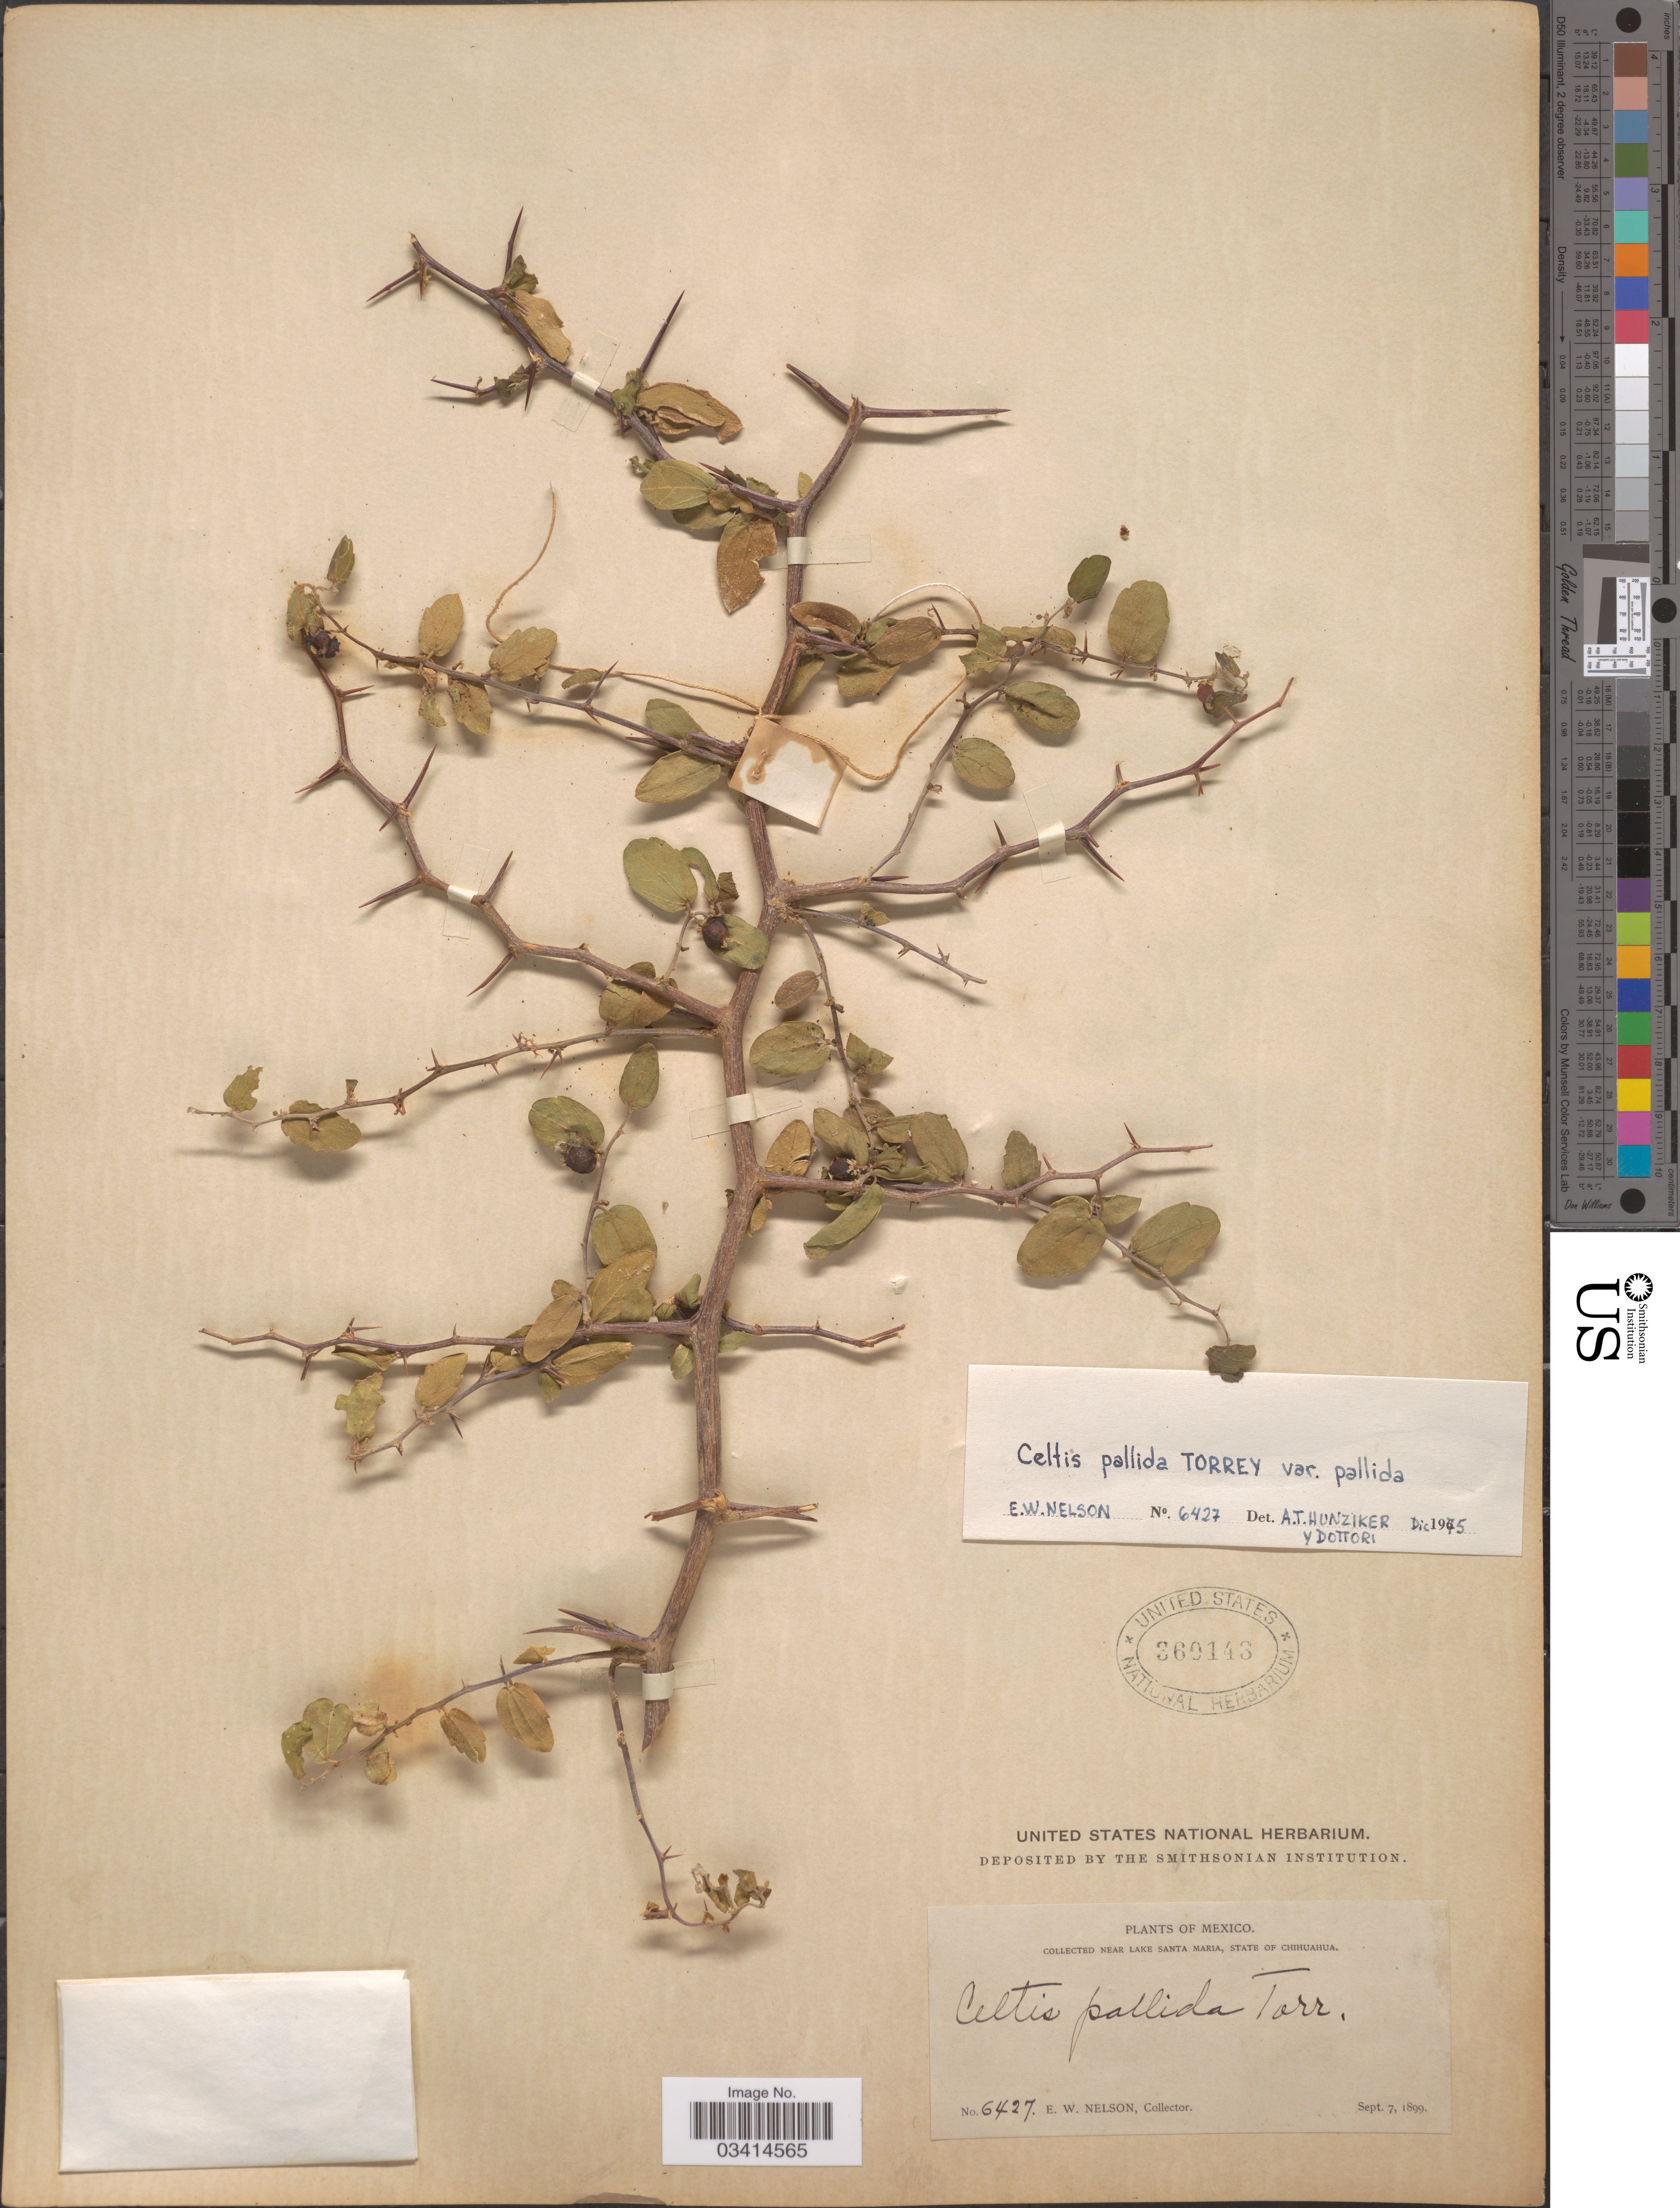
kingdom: Plantae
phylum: Tracheophyta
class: Magnoliopsida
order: Rosales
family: Cannabaceae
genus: Celtis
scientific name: Celtis pallida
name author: Torr. in Emory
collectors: E. W. Nelson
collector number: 6427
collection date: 1899-09-07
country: Mexico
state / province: Chihuahua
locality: Near Lake Santa Maria.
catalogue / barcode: US 360143